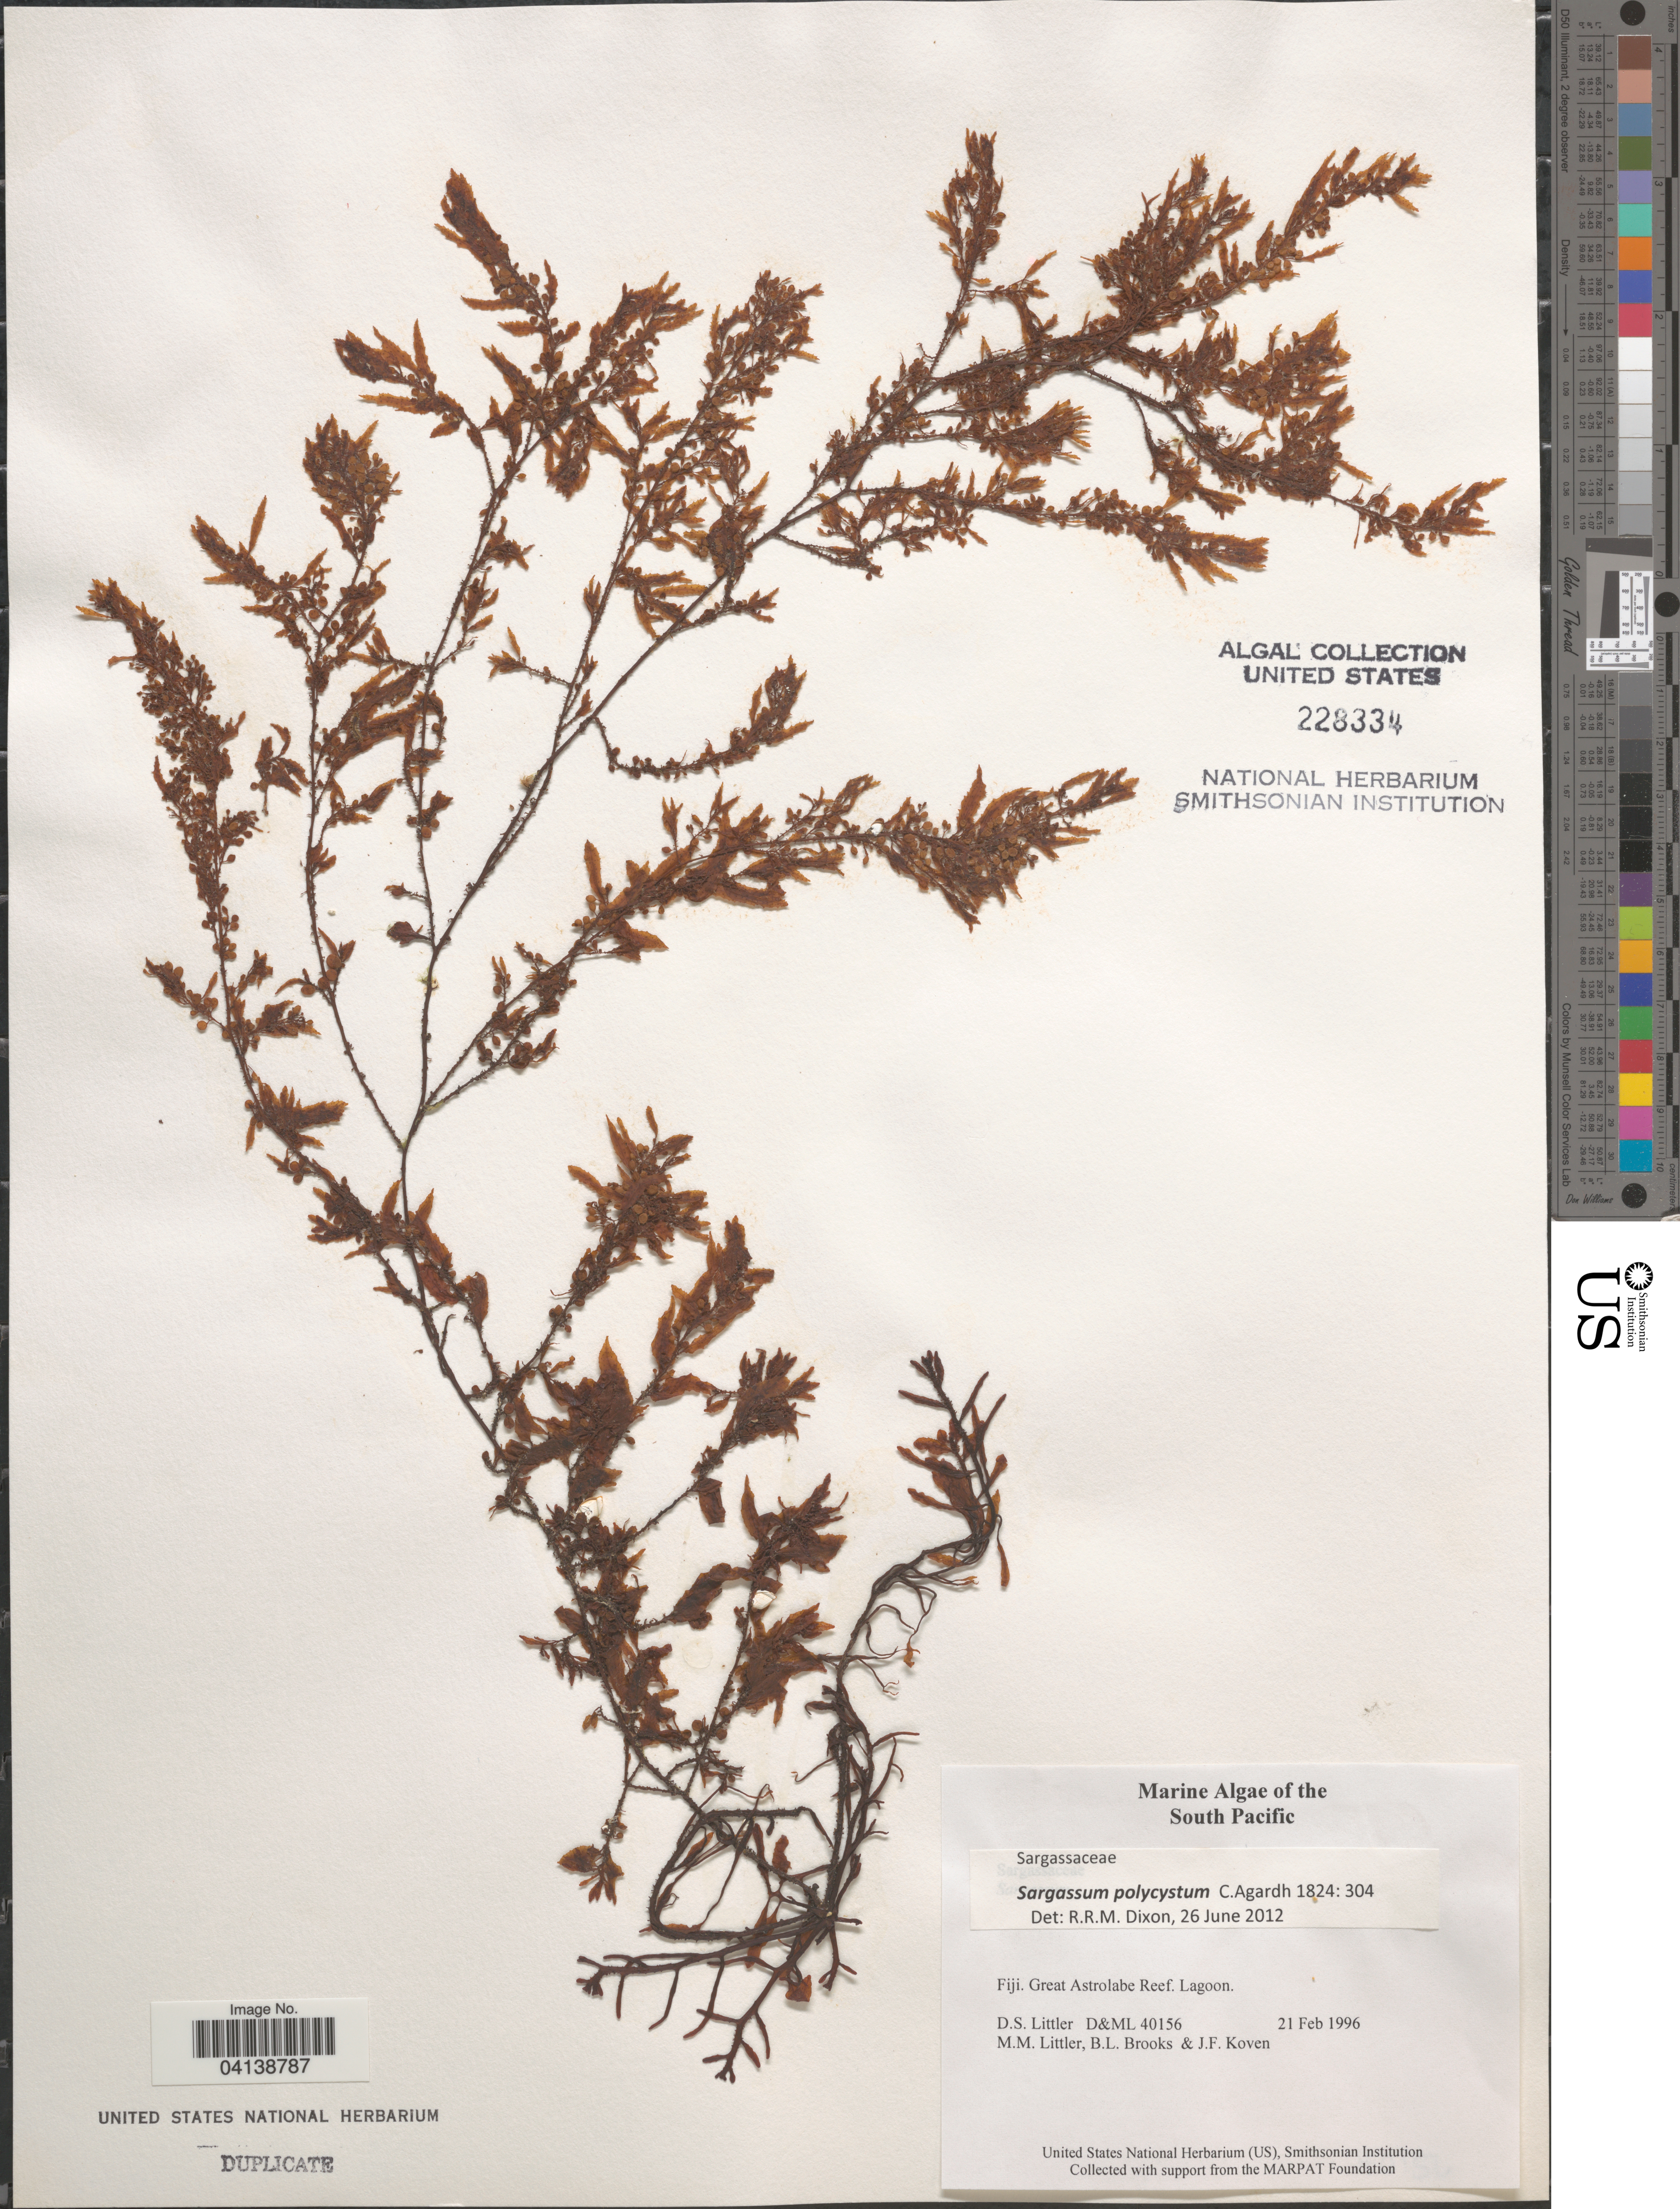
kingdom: Chromista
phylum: Ochrophyta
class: Phaeophyceae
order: Fucales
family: Sargassaceae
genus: Sargassum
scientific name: Sargassum polycystum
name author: C. Agardh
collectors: D. S. Littler, B. Brooks & J. Koven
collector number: D&ML40156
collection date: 1996-02-21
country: Fiji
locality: The South Pacific. Great Astrolabe Reef. Lagoon.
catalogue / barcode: US 228334